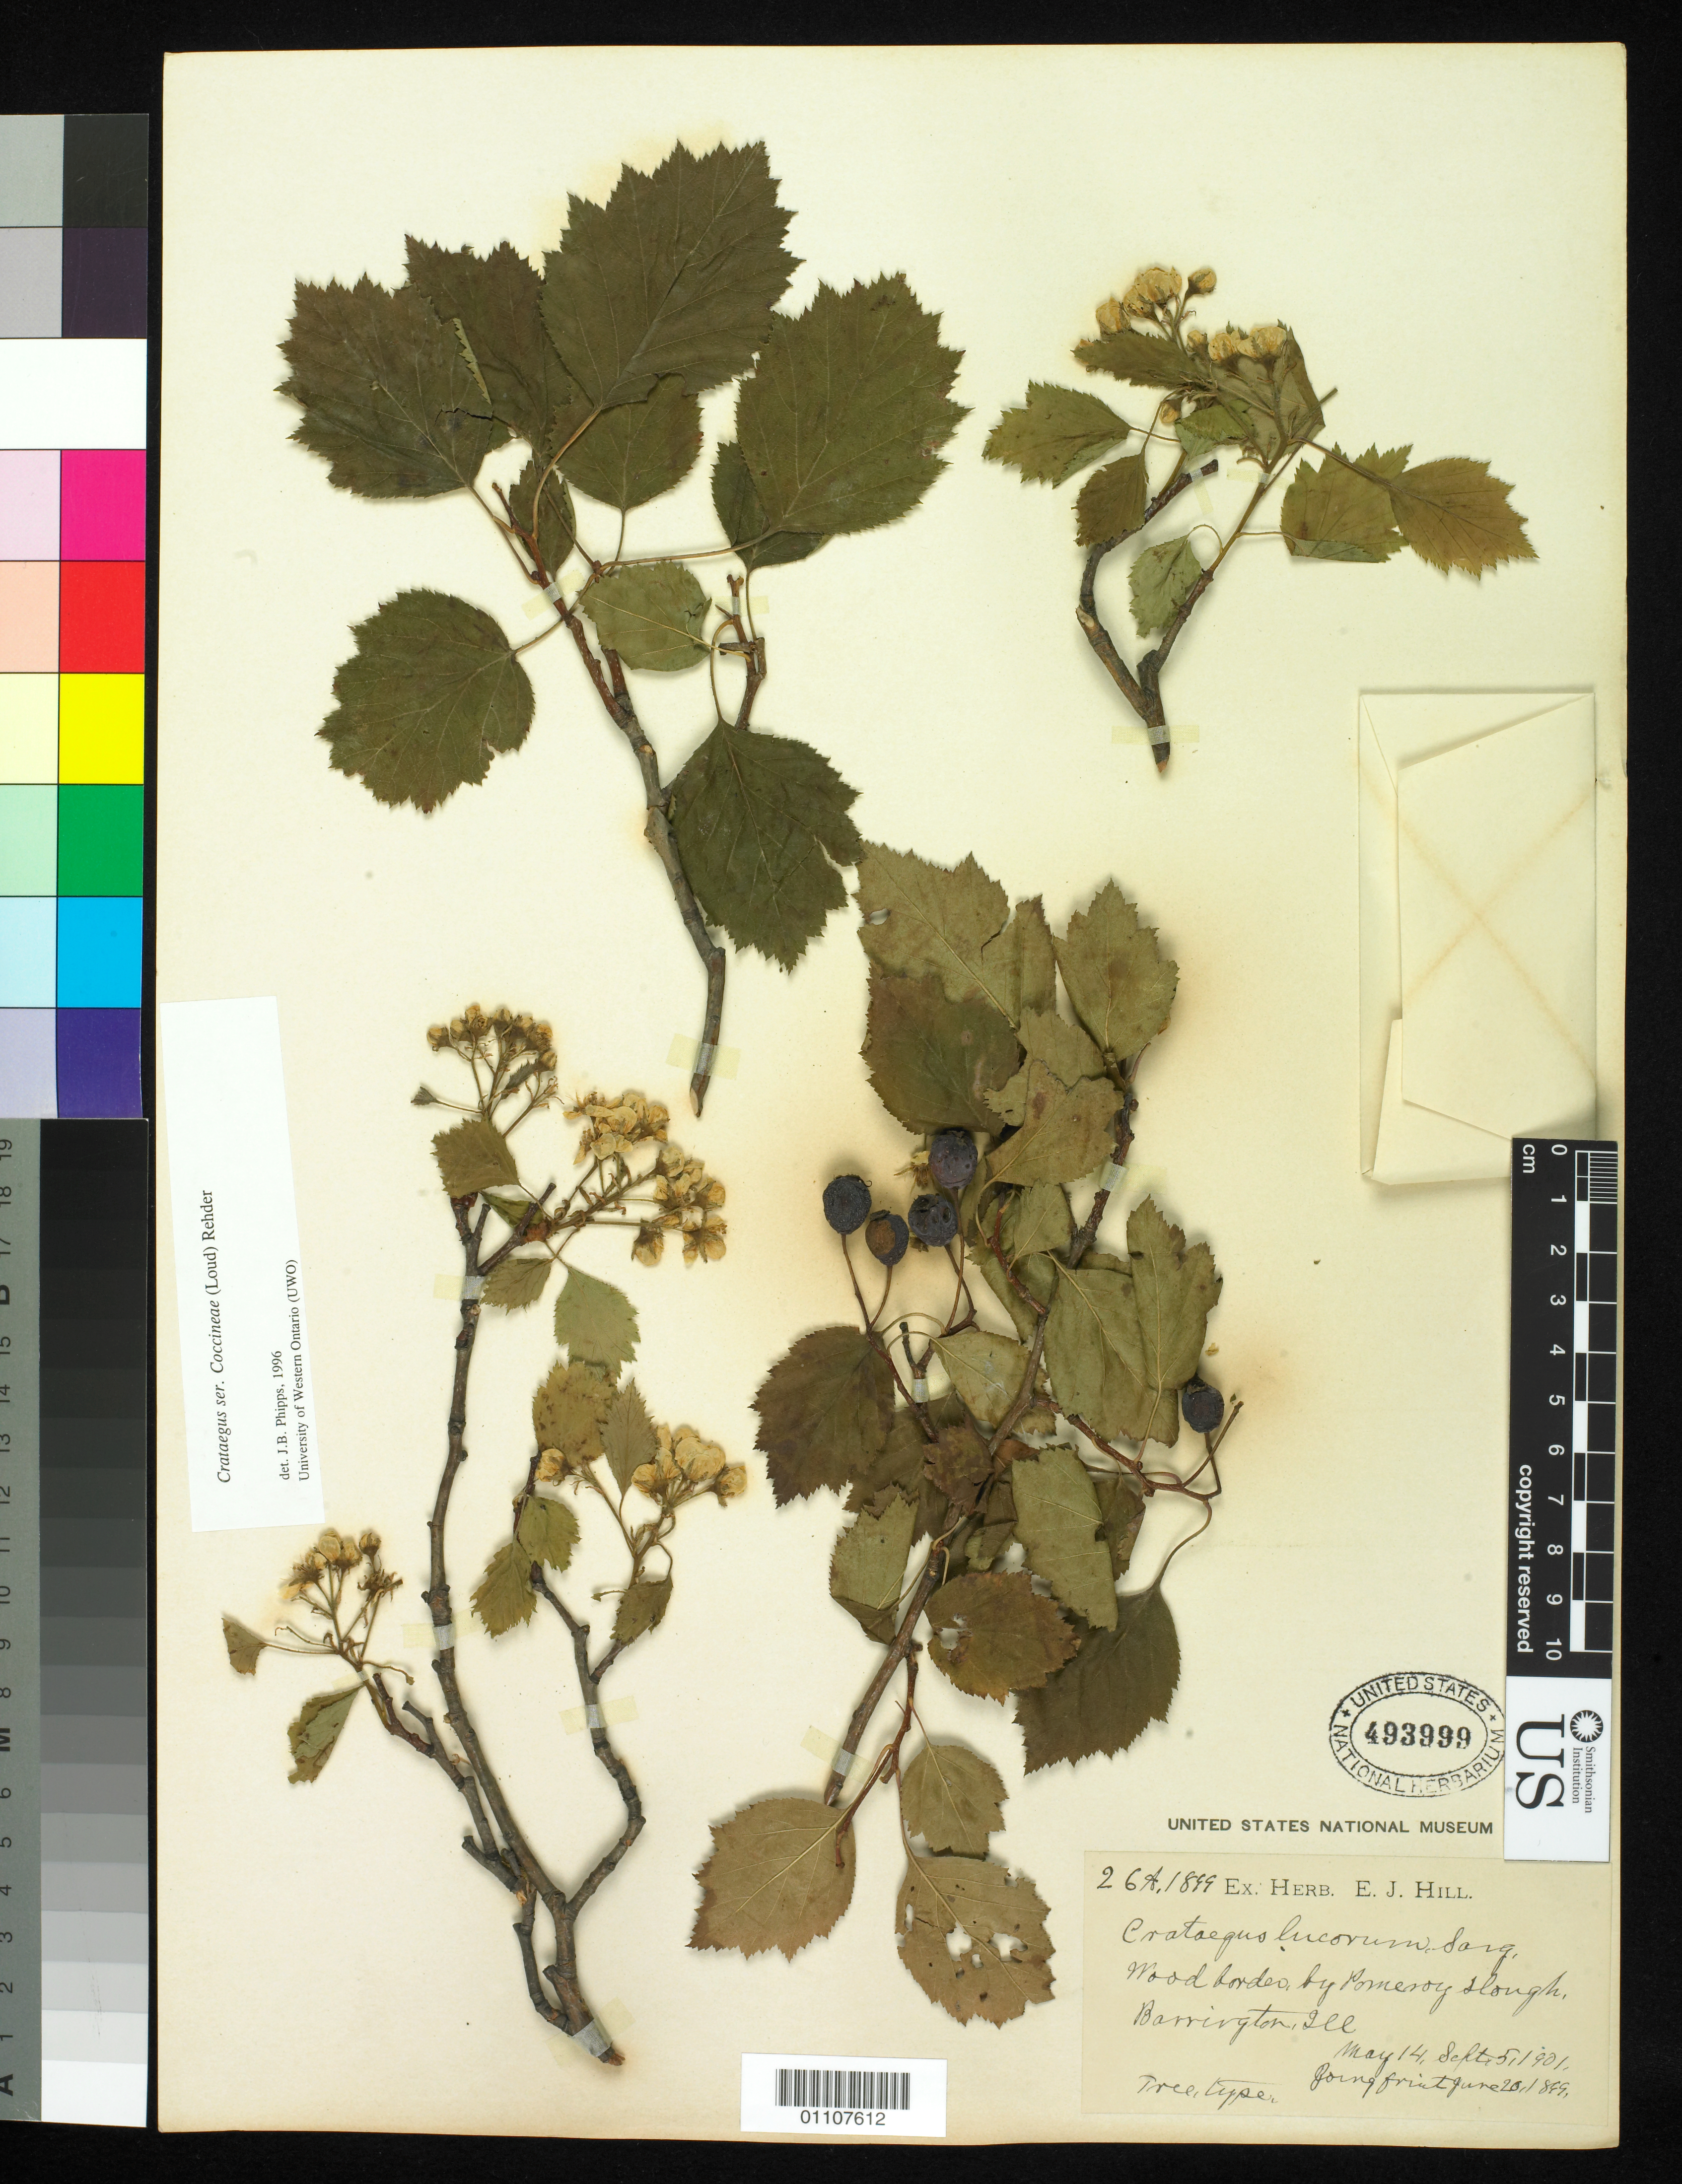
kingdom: Plantae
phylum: Tracheophyta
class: Magnoliopsida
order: Rosales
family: Rosaceae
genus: Crataegus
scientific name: Crataegus lucorum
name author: Sarg.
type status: Possible Syntype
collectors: ex herb. E.J. Hill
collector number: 26A.1899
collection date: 1901-05-14,1901-09-05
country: United States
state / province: Illinois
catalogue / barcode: US 493999